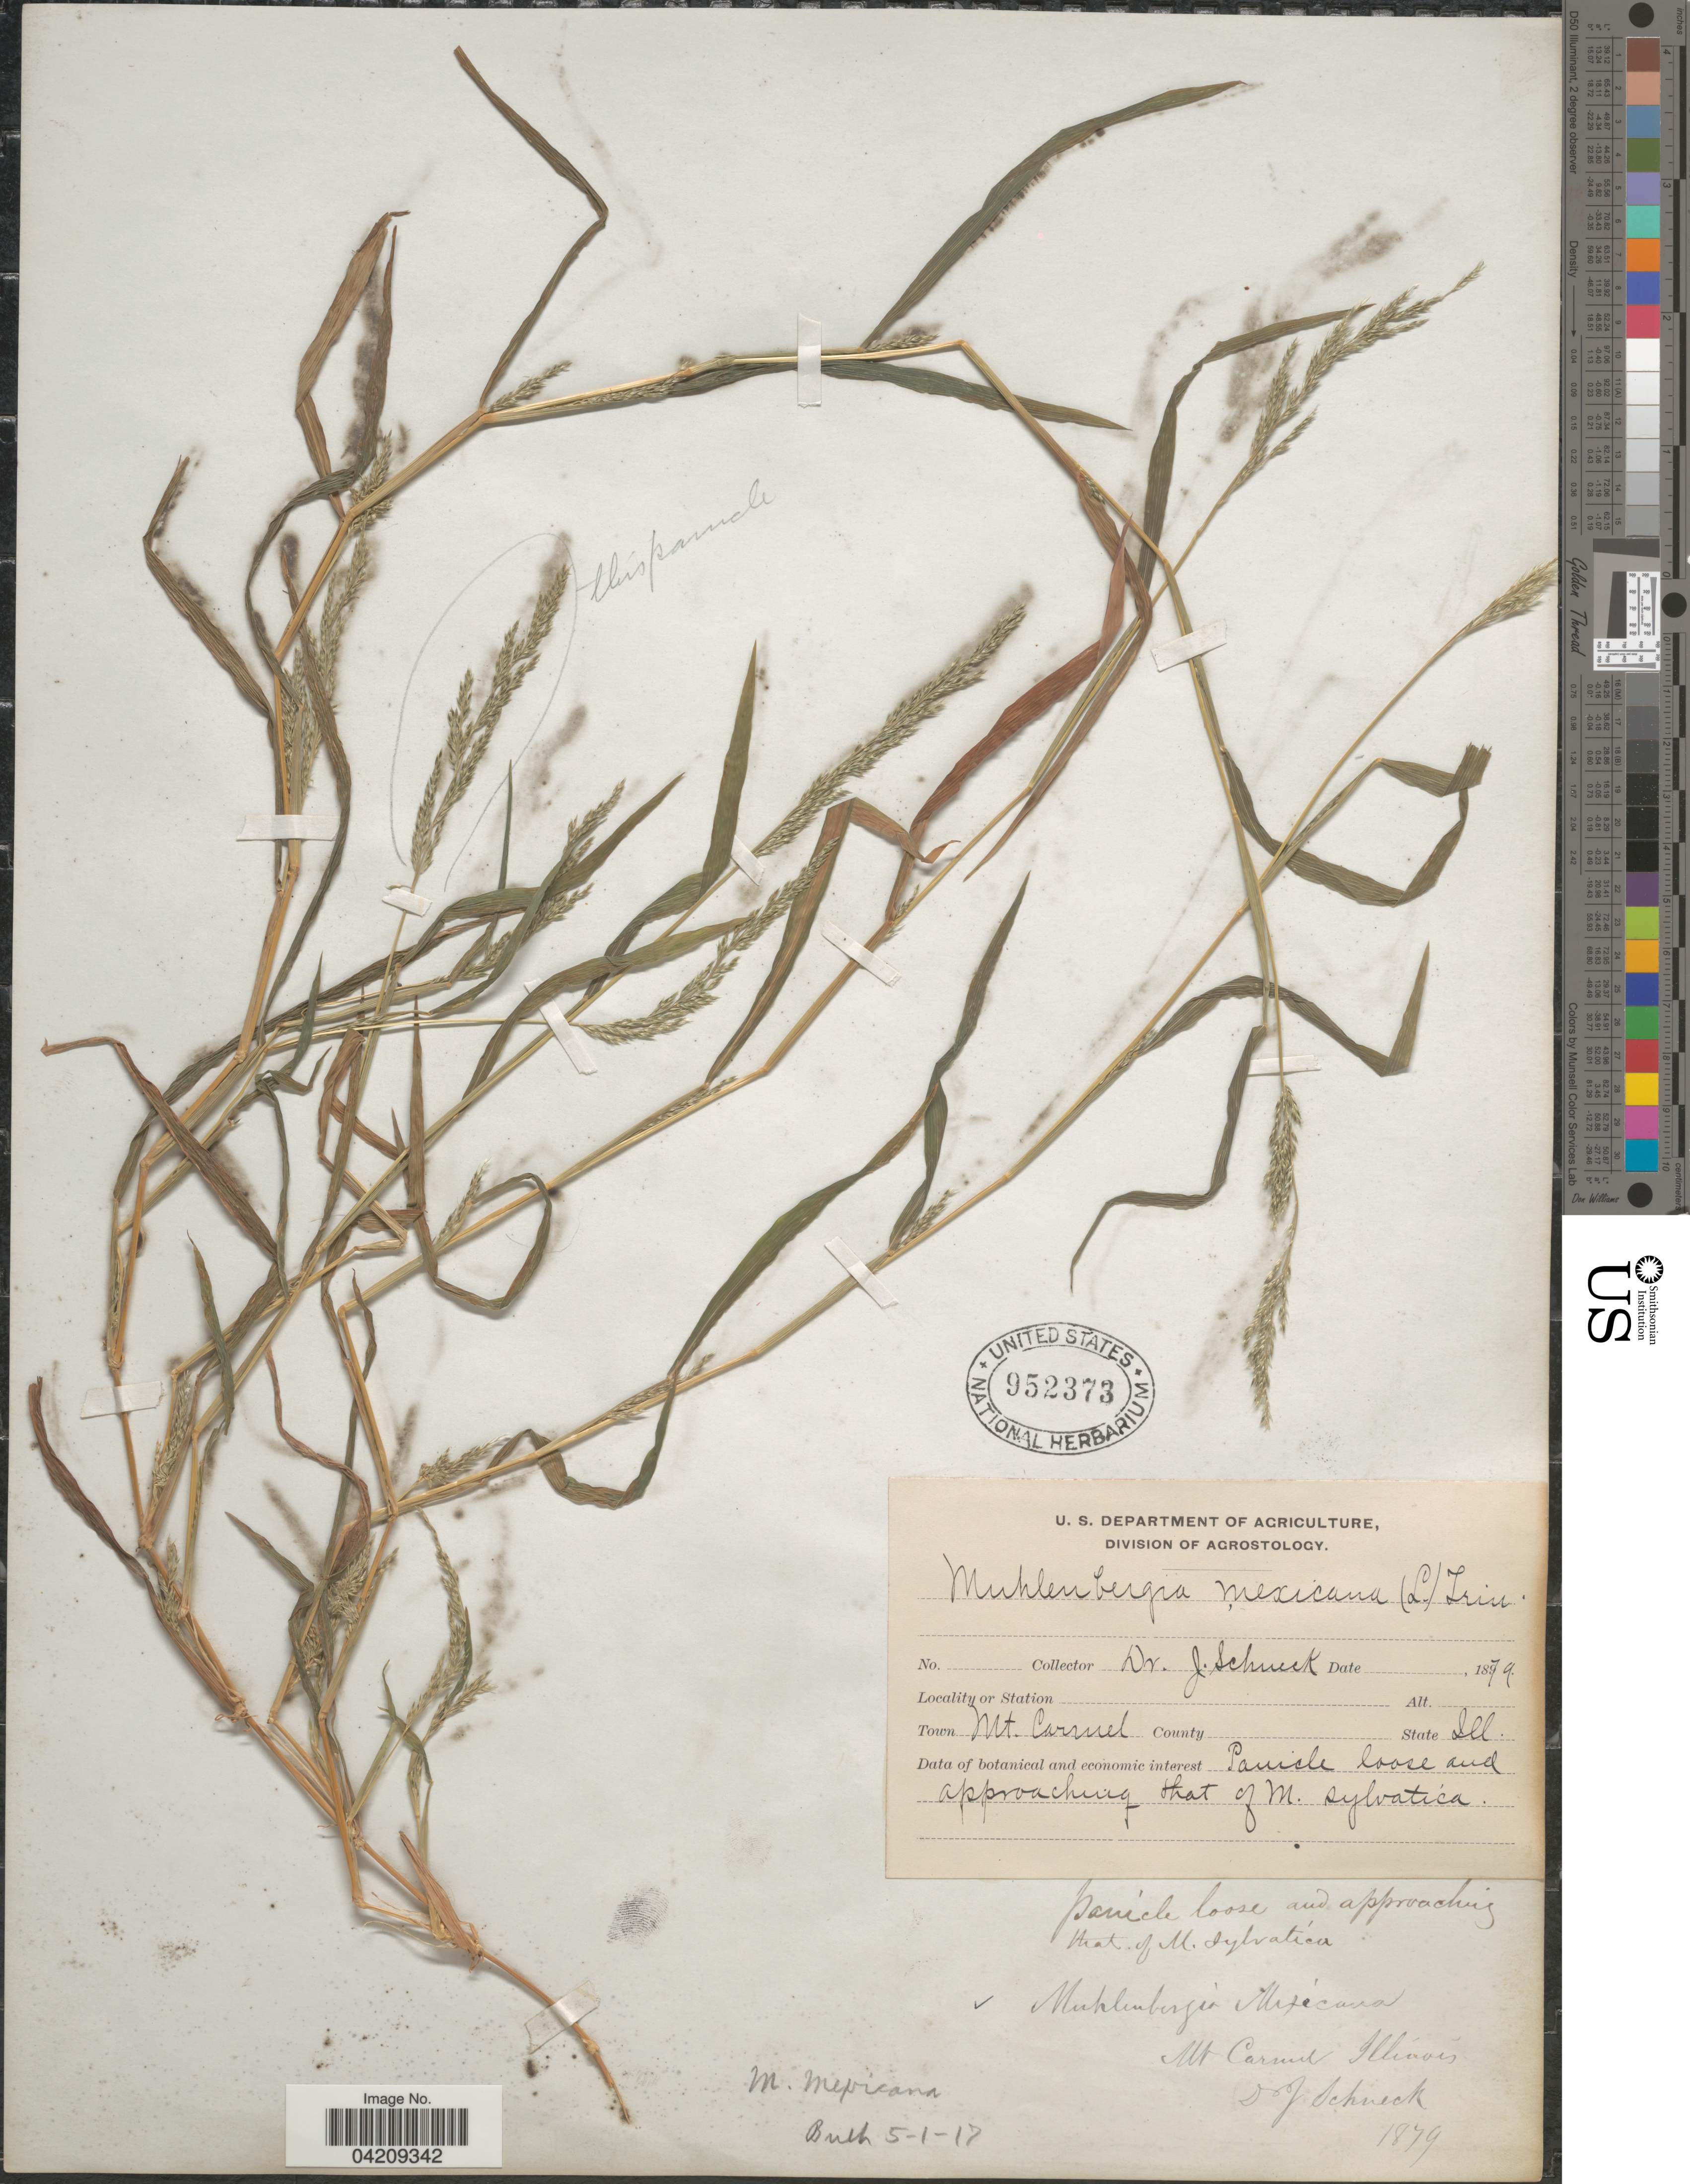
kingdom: Plantae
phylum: Tracheophyta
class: Liliopsida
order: Poales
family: Poaceae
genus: Muhlenbergia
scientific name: Muhlenbergia frondosa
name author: (Poir.) Fernald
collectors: J. Schneck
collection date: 1879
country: United States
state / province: Illinois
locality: Town Mt. Carmel.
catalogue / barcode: US 952373